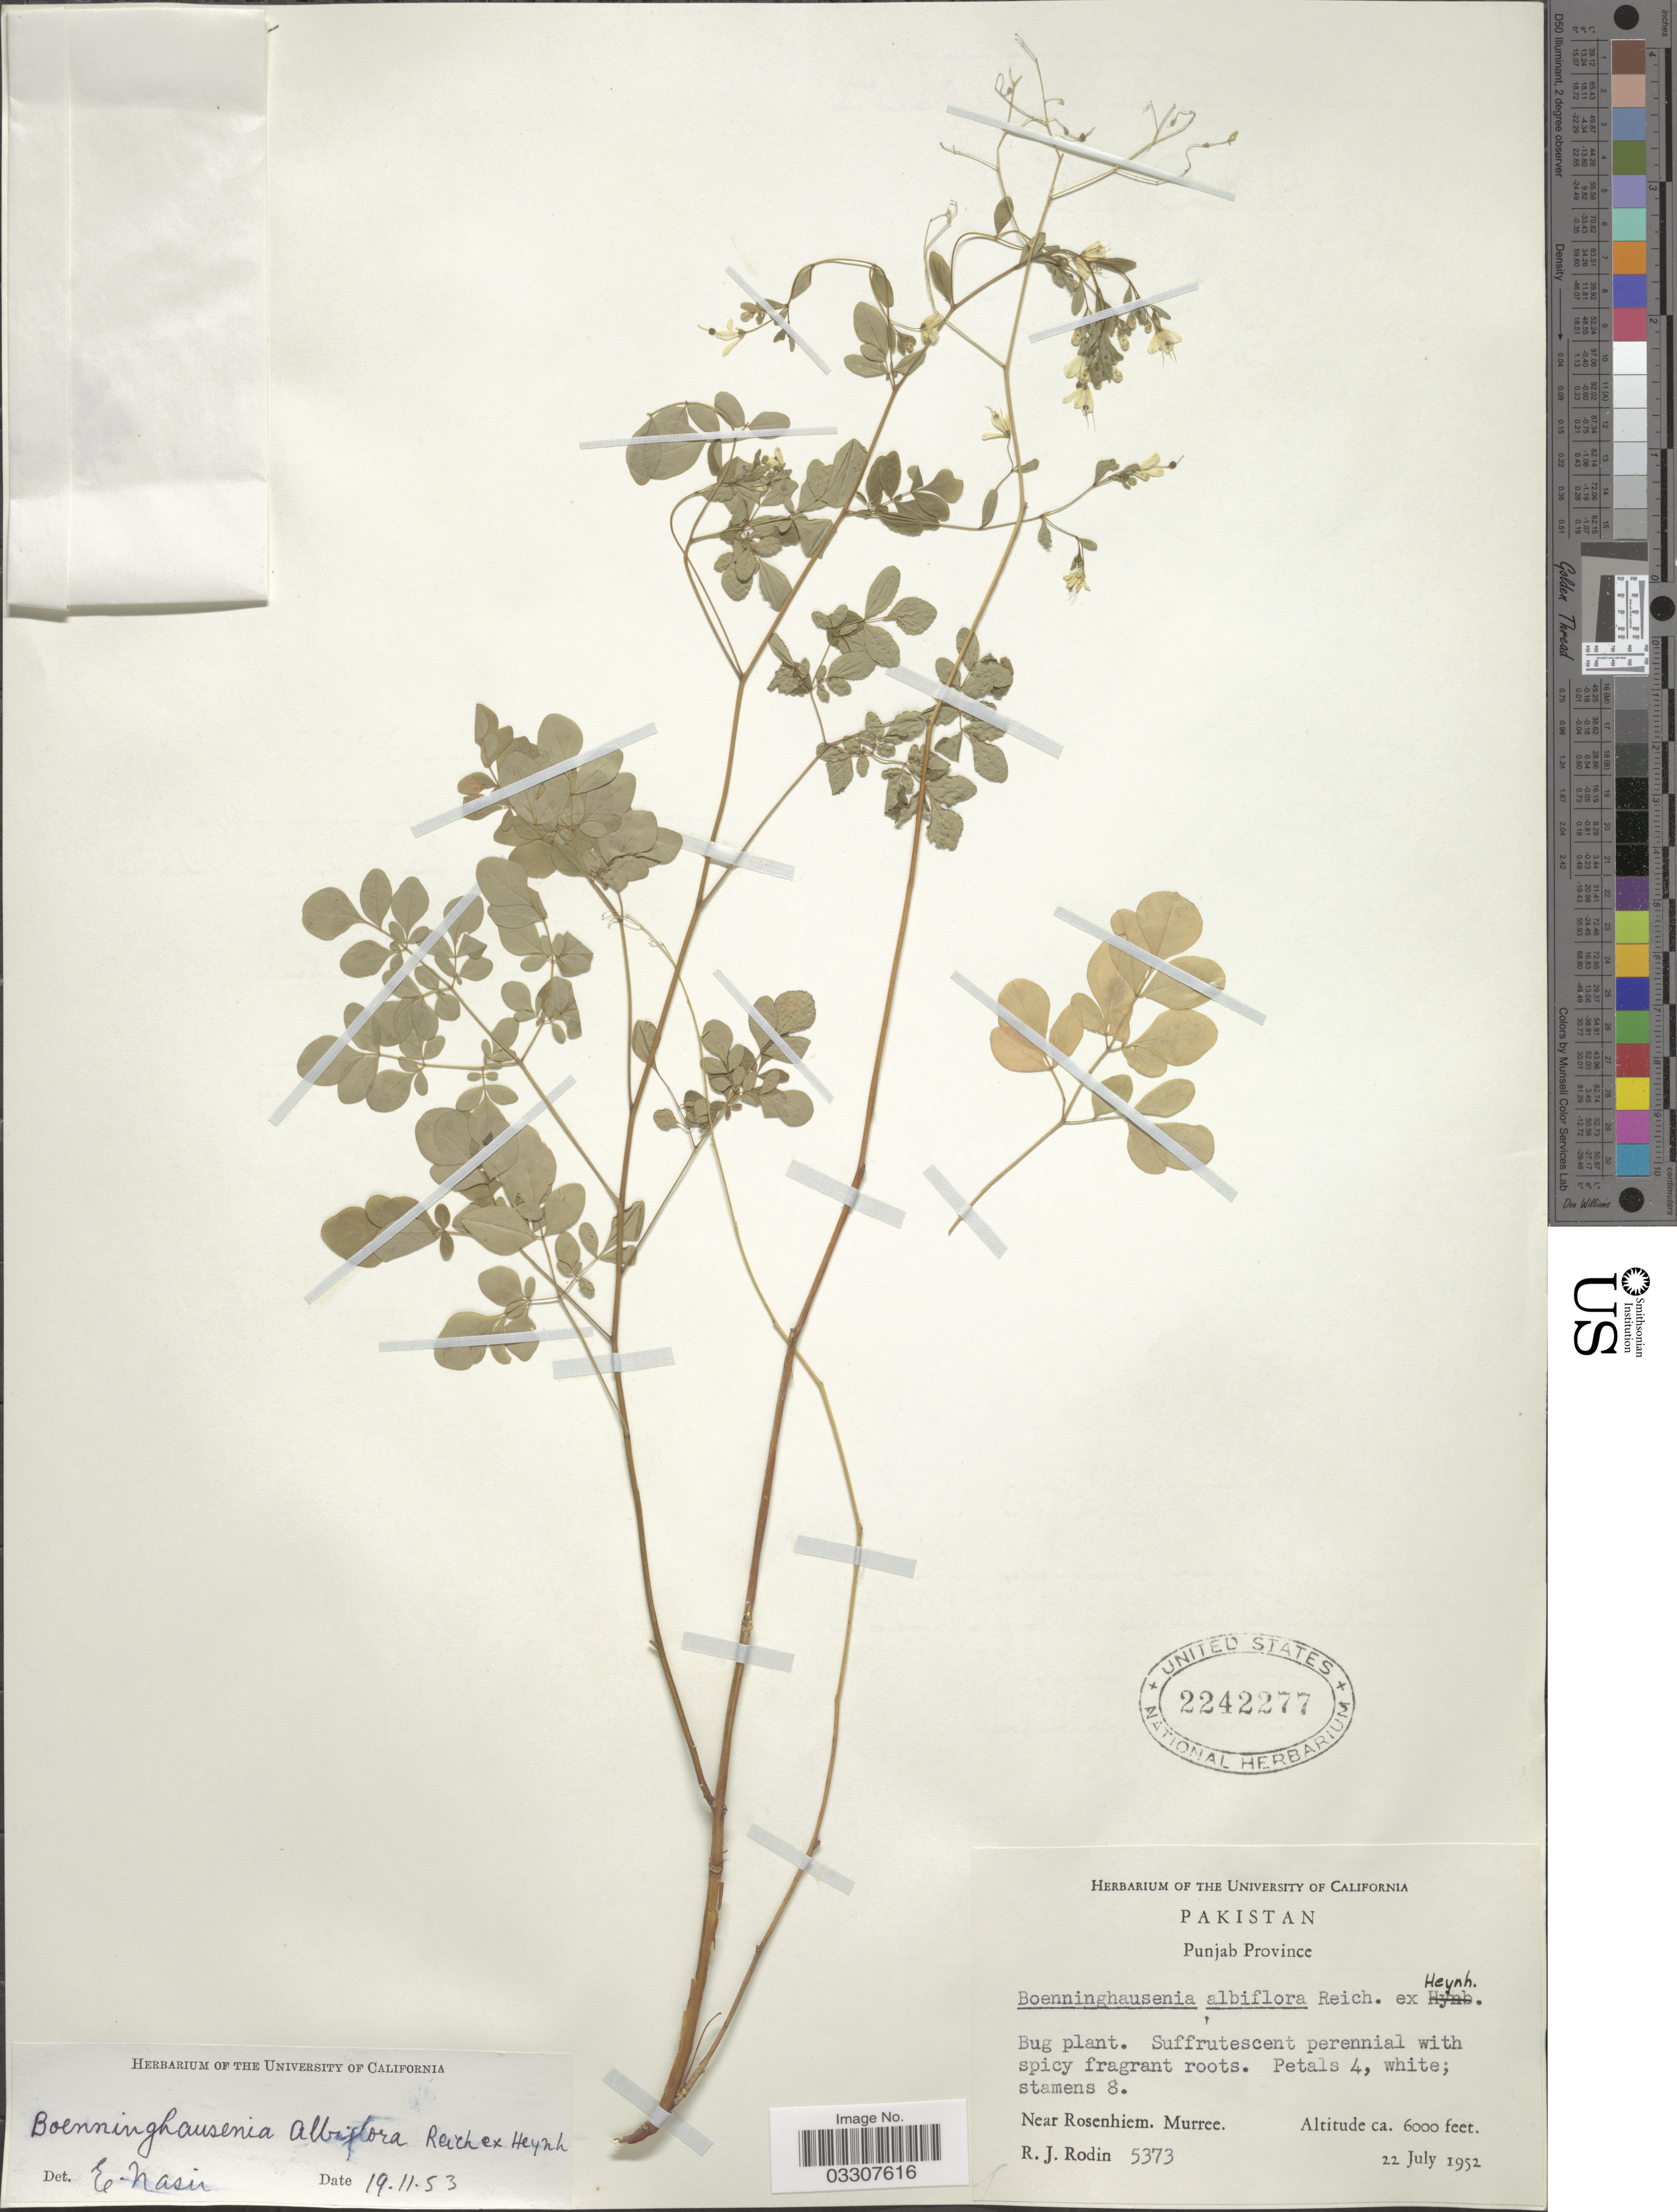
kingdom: Plantae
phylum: Tracheophyta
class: Magnoliopsida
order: Sapindales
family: Rutaceae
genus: Boenninghausenia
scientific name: Boenninghausenia albiflora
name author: (Hook.) Meisn.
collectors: R. J. Rodin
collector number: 5373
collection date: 1952-07-22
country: Pakistan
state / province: Punjab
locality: Near Rosenhiem. Murree.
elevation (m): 1829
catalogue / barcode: US 2242277